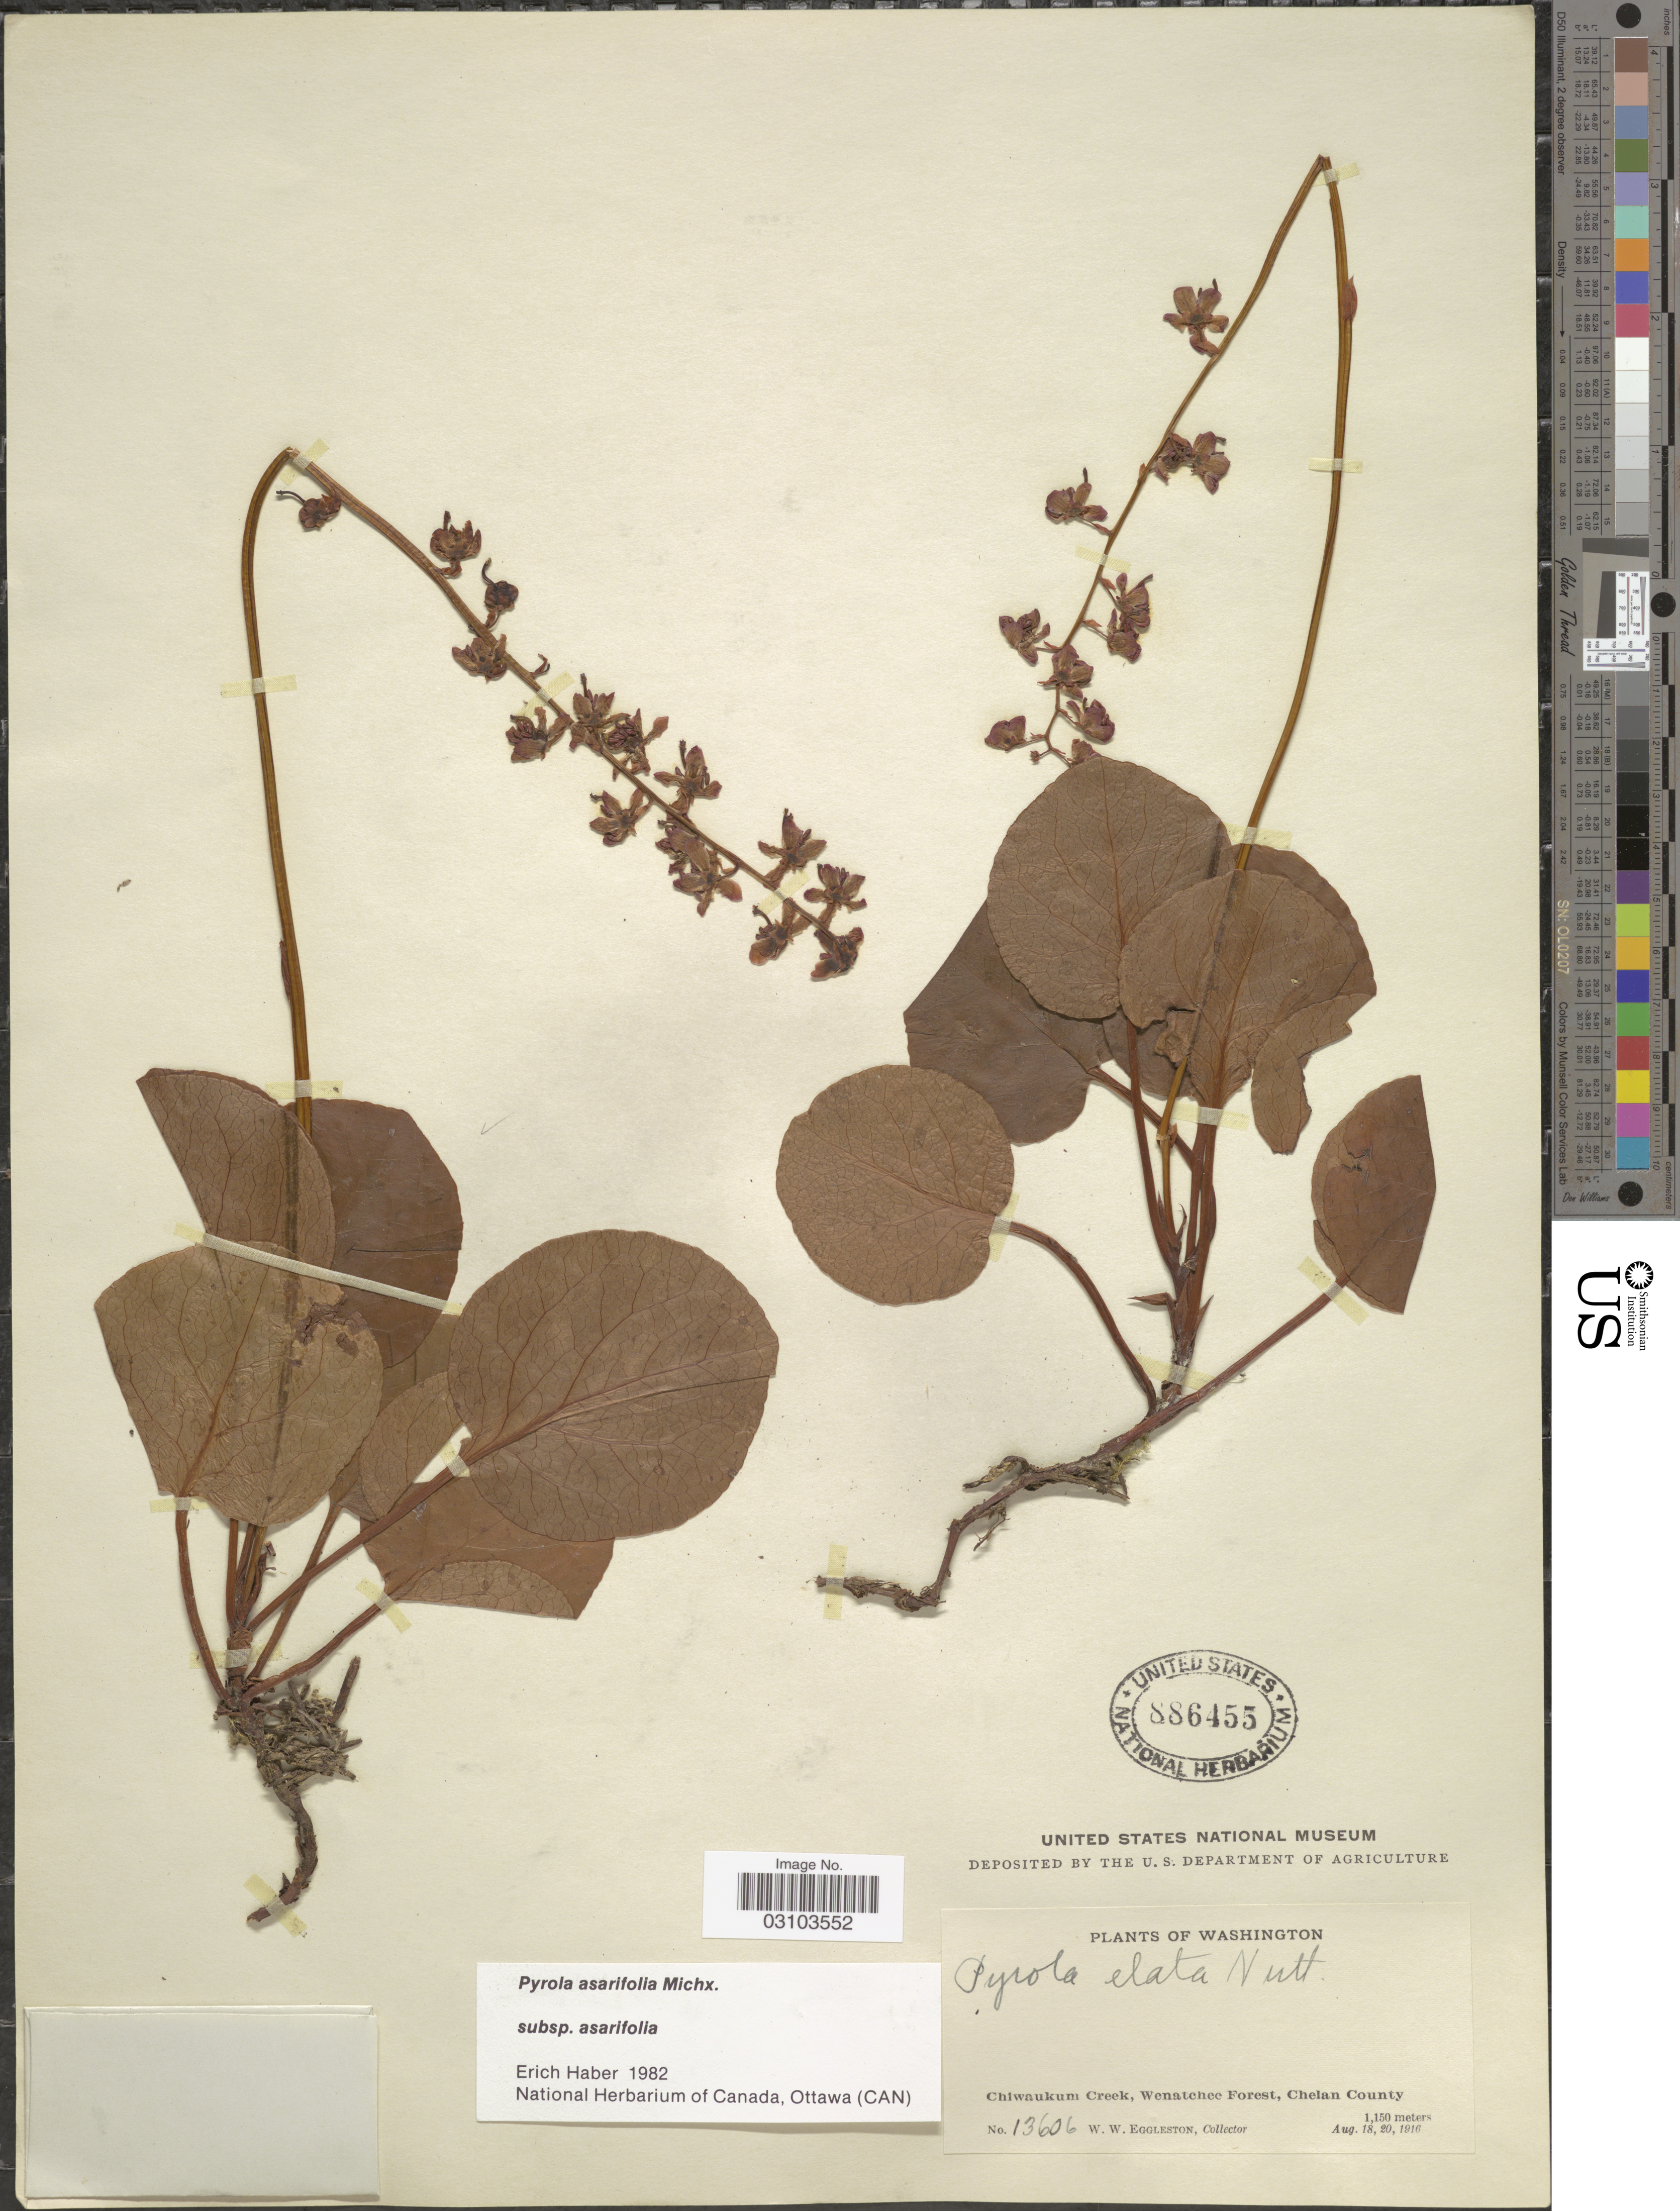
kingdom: Plantae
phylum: Tracheophyta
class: Magnoliopsida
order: Ericales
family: Ericaceae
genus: Pyrola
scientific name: Pyrola asarifolia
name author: Michx.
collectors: W. W. Eggleston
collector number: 13606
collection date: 1916-08-18/1916-08-20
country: United States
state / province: Washington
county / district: Chelan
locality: Chiwaukum Creek, Wenatchee Forest, Chelan County.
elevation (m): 1150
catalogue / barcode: US 886455